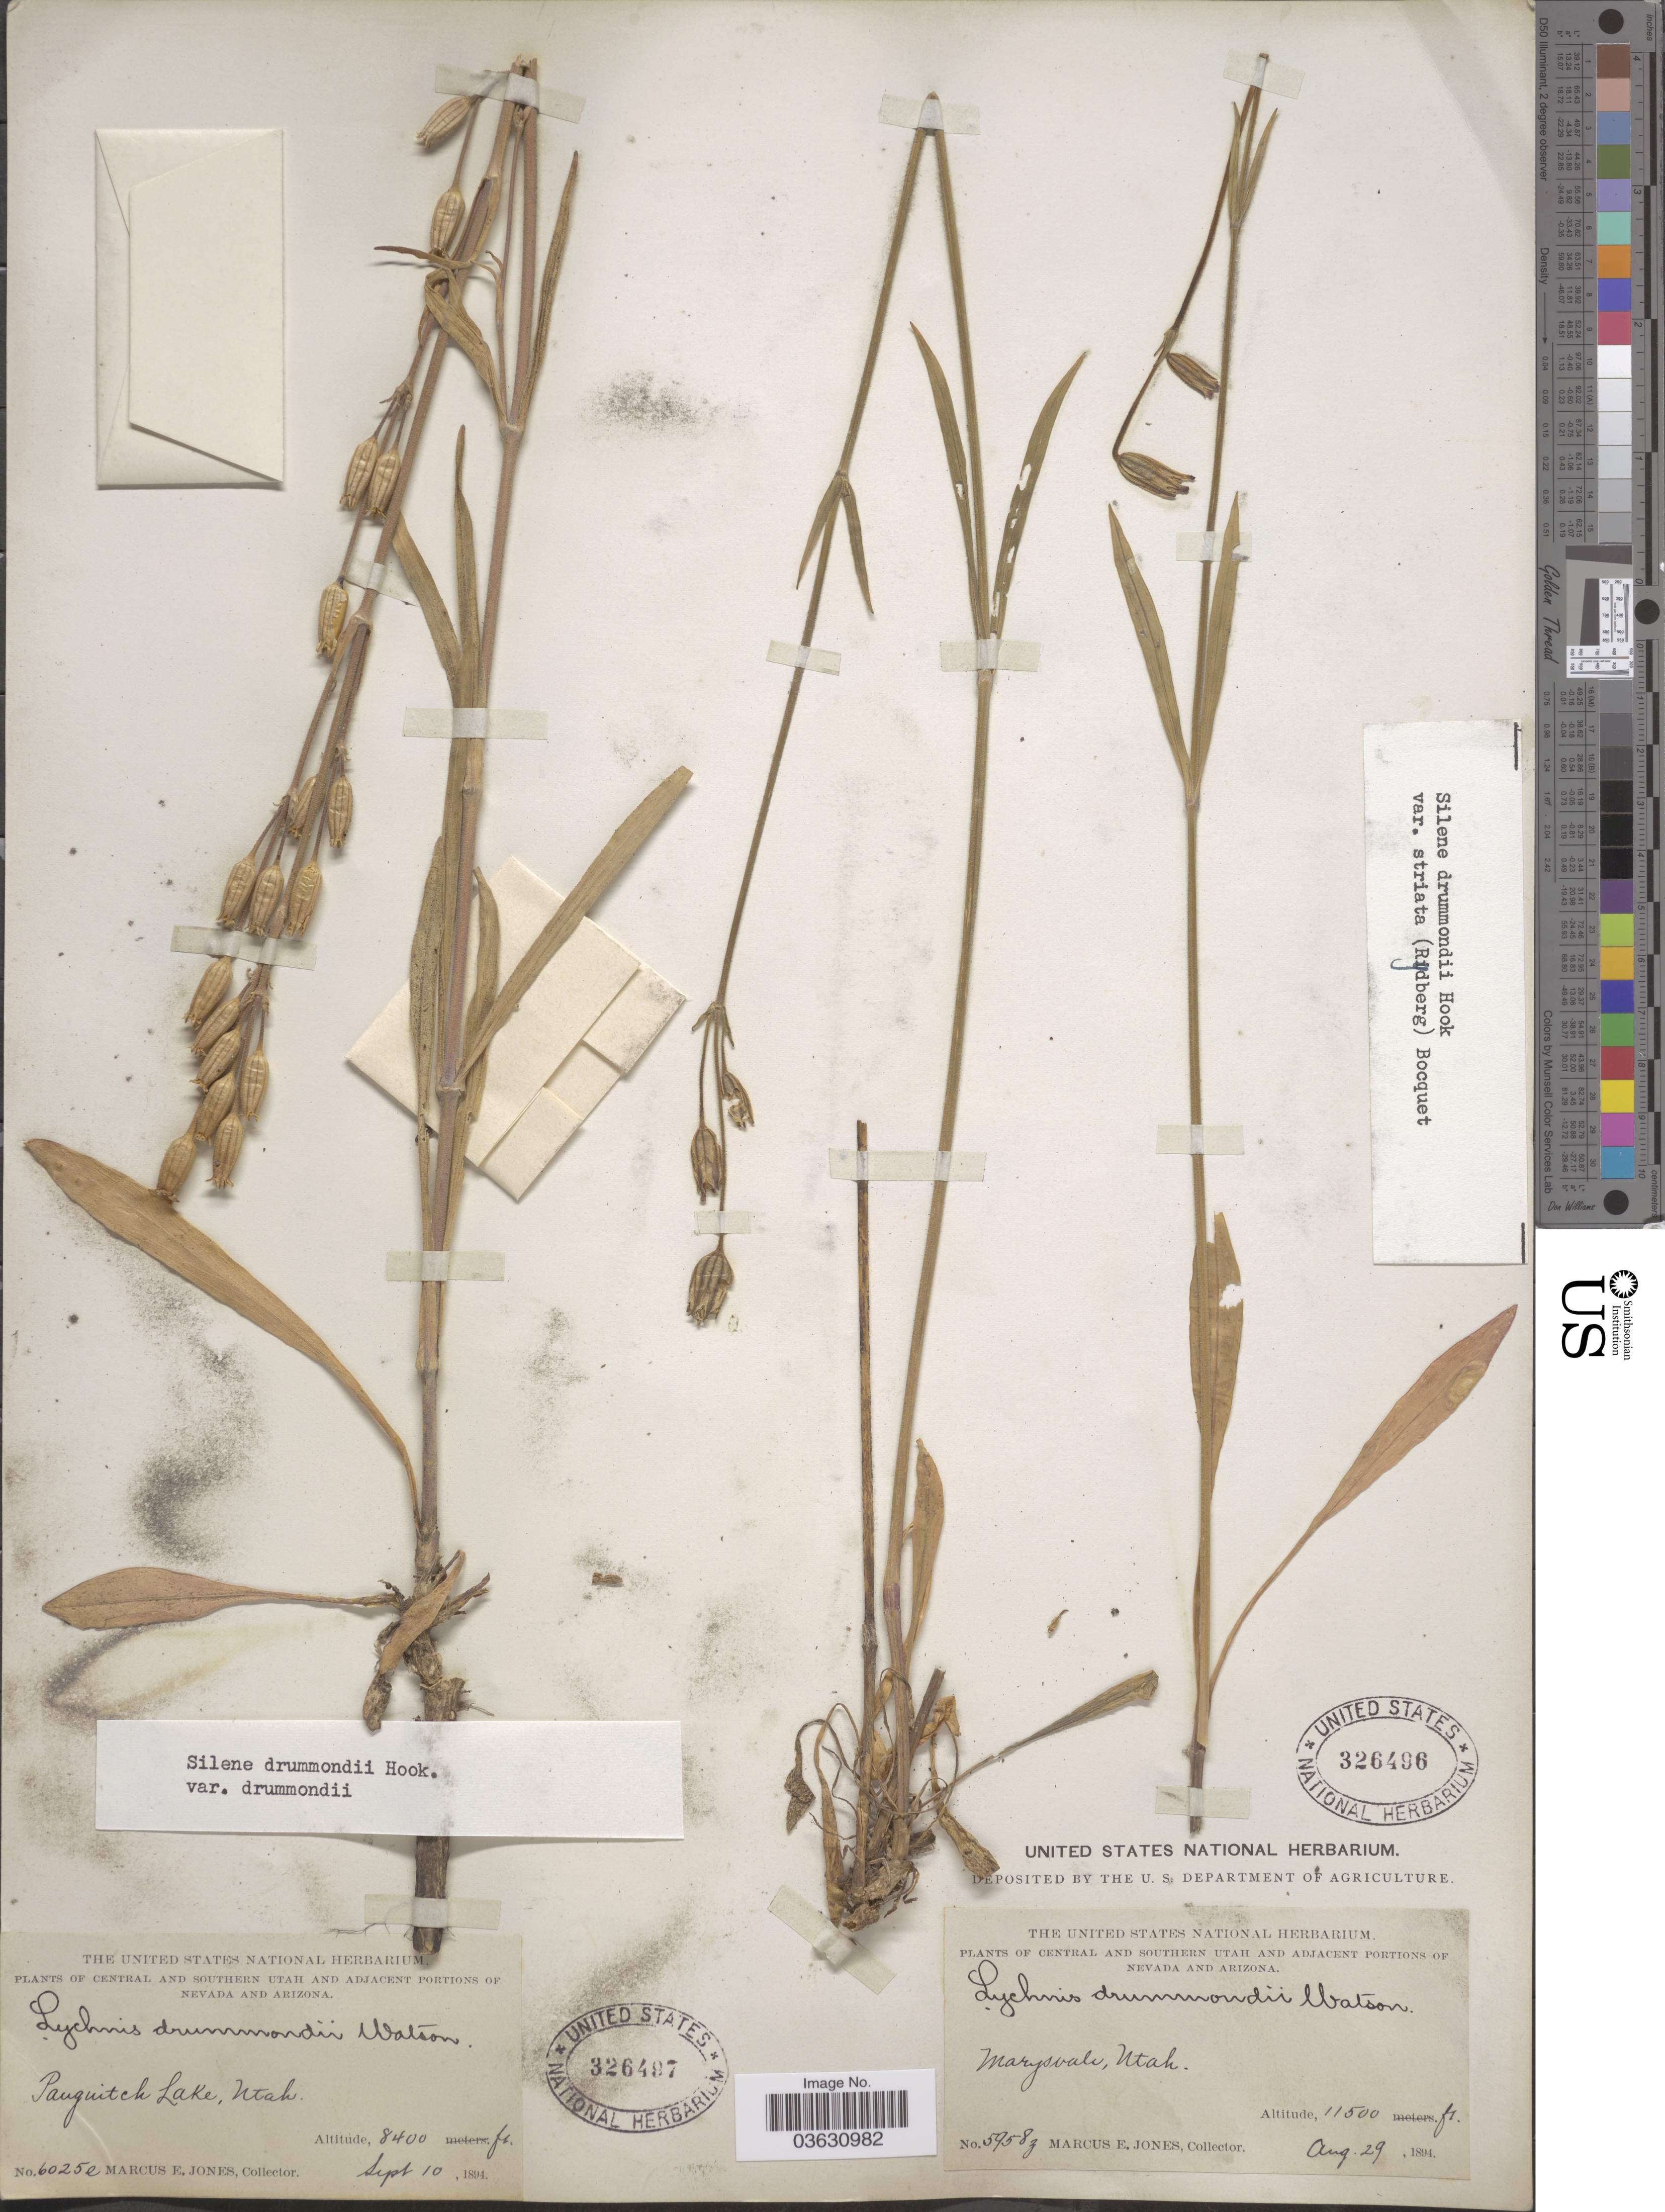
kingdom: Plantae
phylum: Tracheophyta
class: Magnoliopsida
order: Caryophyllales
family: Caryophyllaceae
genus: Silene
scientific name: Silene drummondii var. drummondii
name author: Hook.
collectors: M. E. Jones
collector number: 6025e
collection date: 1894-09-10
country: United States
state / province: Utah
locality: Central and Southern Utah. Panguitch Lake.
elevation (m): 2560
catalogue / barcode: US 326497